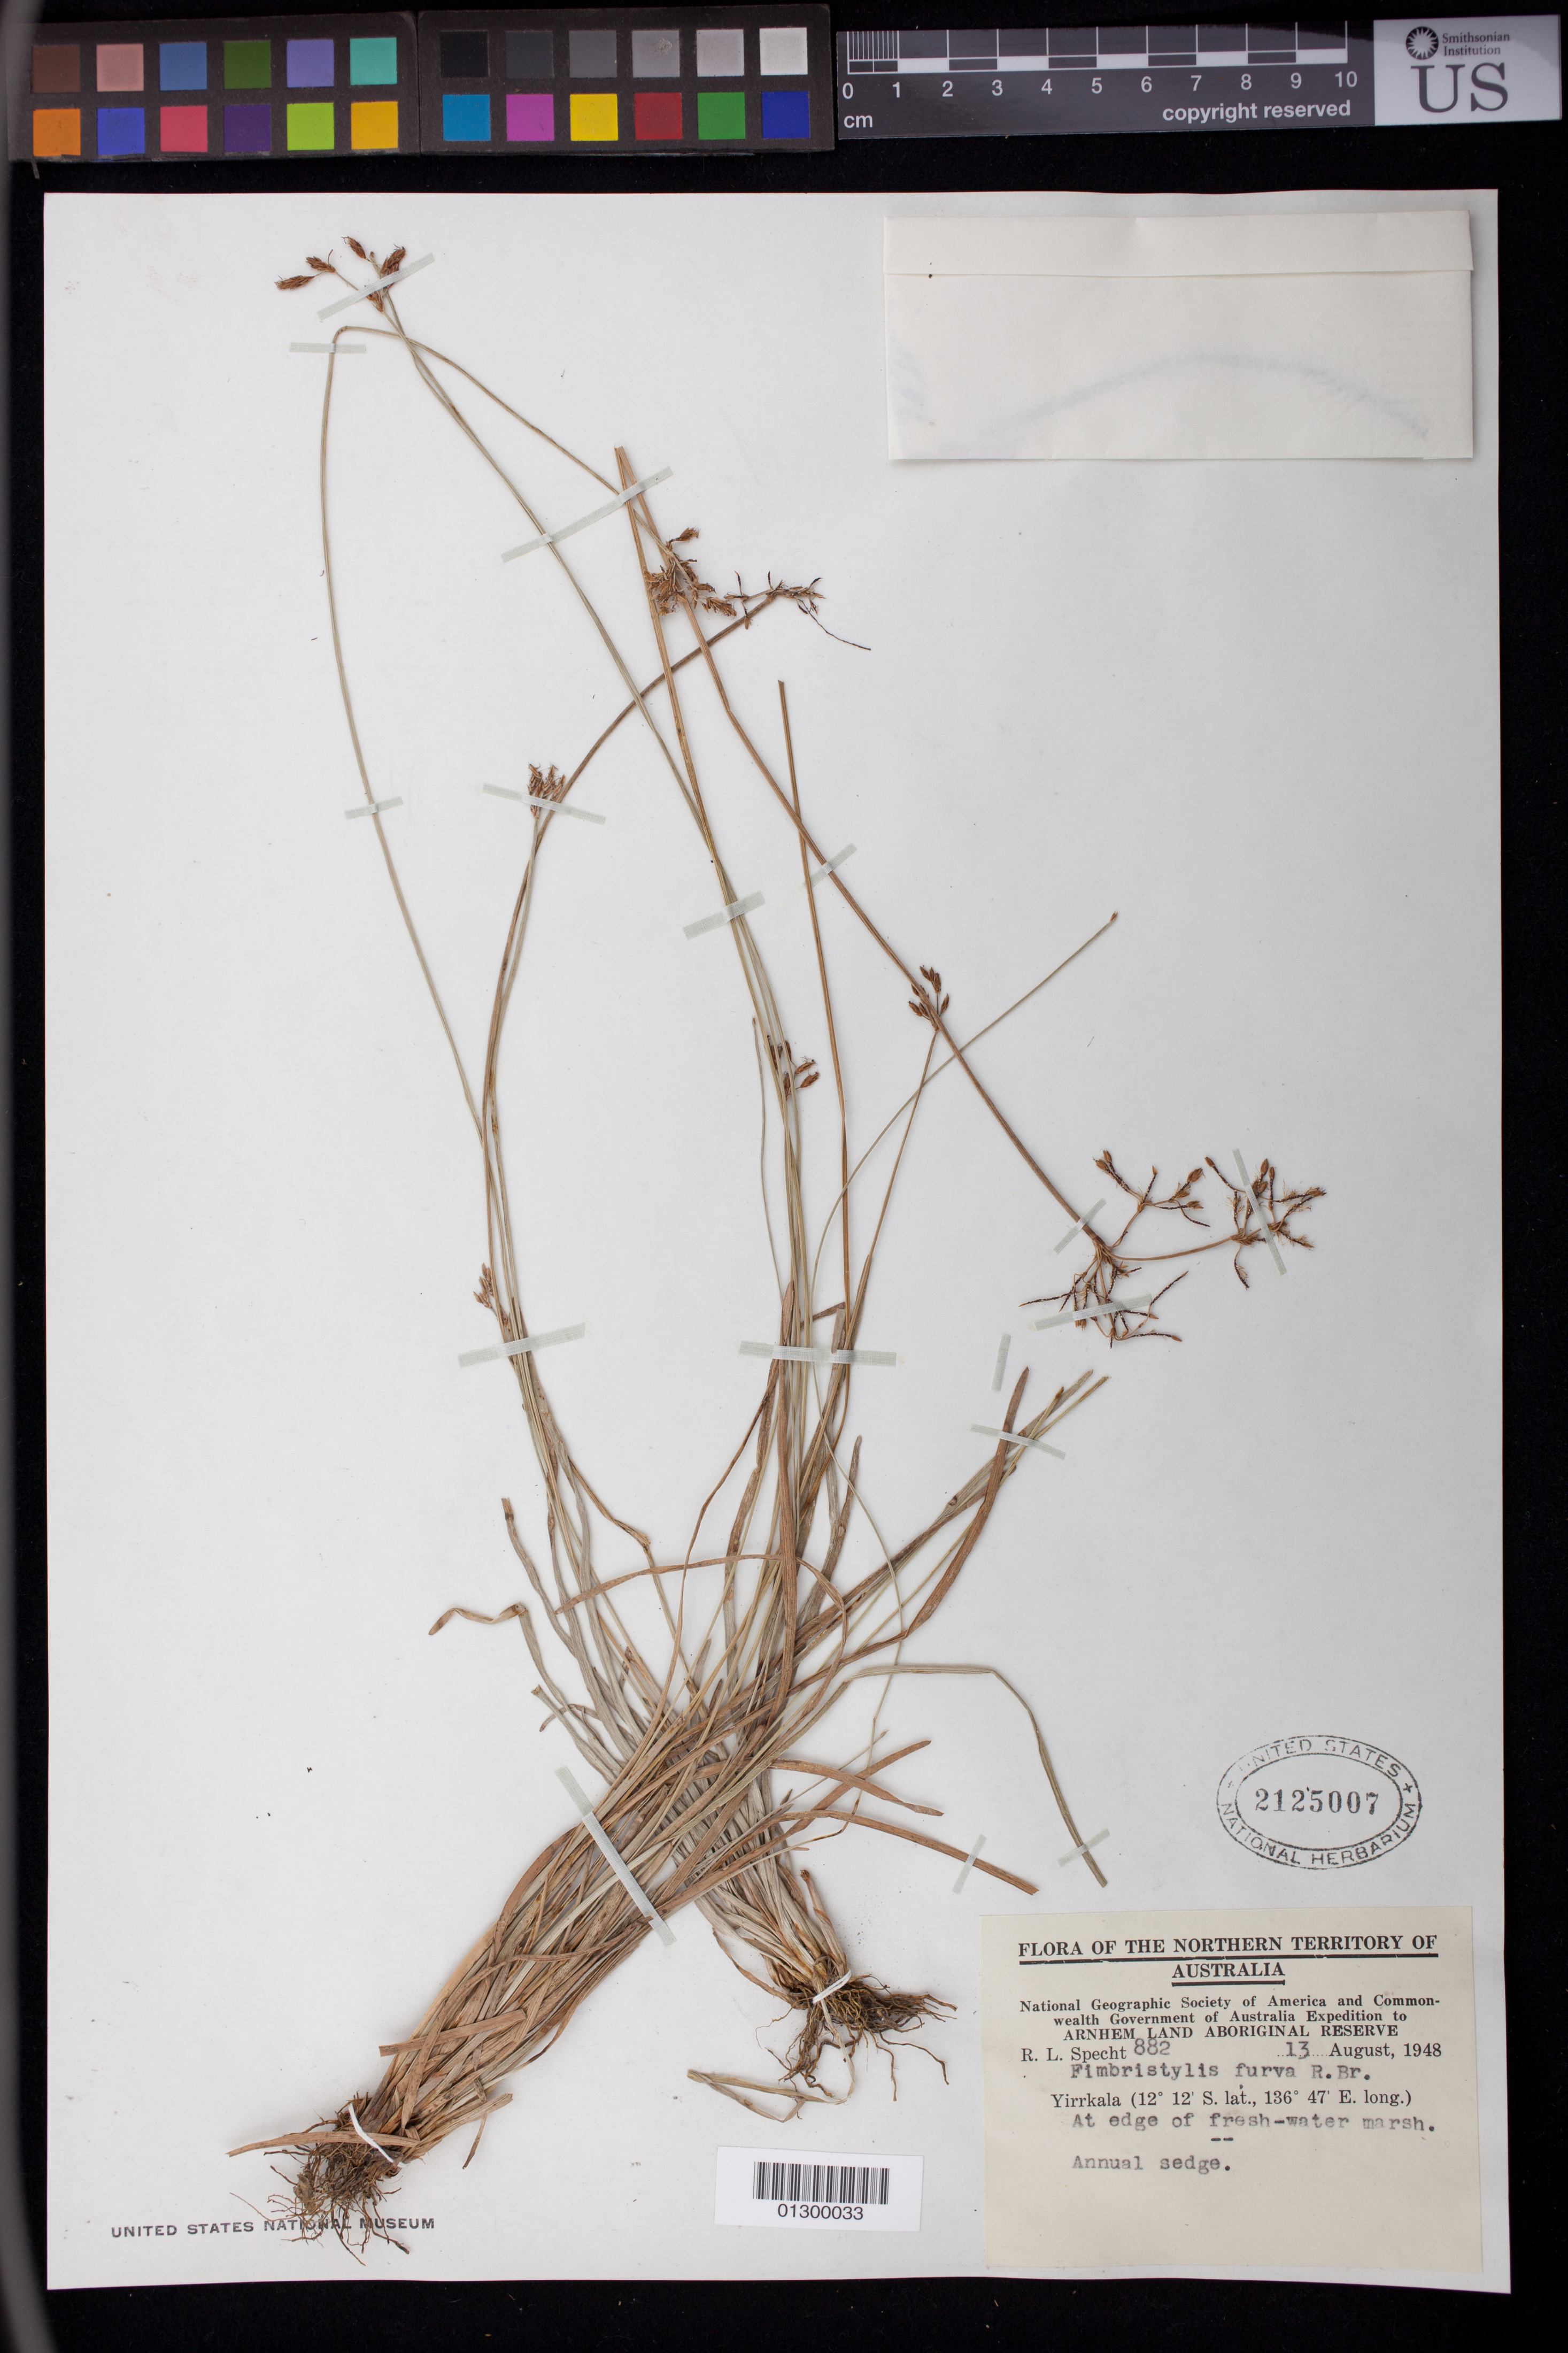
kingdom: Plantae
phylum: Tracheophyta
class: Liliopsida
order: Poales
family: Cyperaceae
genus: Fimbristylis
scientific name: Fimbristylis furva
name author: R. Br.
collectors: R. L. Specht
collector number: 882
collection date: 1948-08-13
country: Australia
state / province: Northern Territory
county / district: East Arnhem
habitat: At edge of fresh-water marsh.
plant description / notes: Annual sedge.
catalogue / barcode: US 2125007